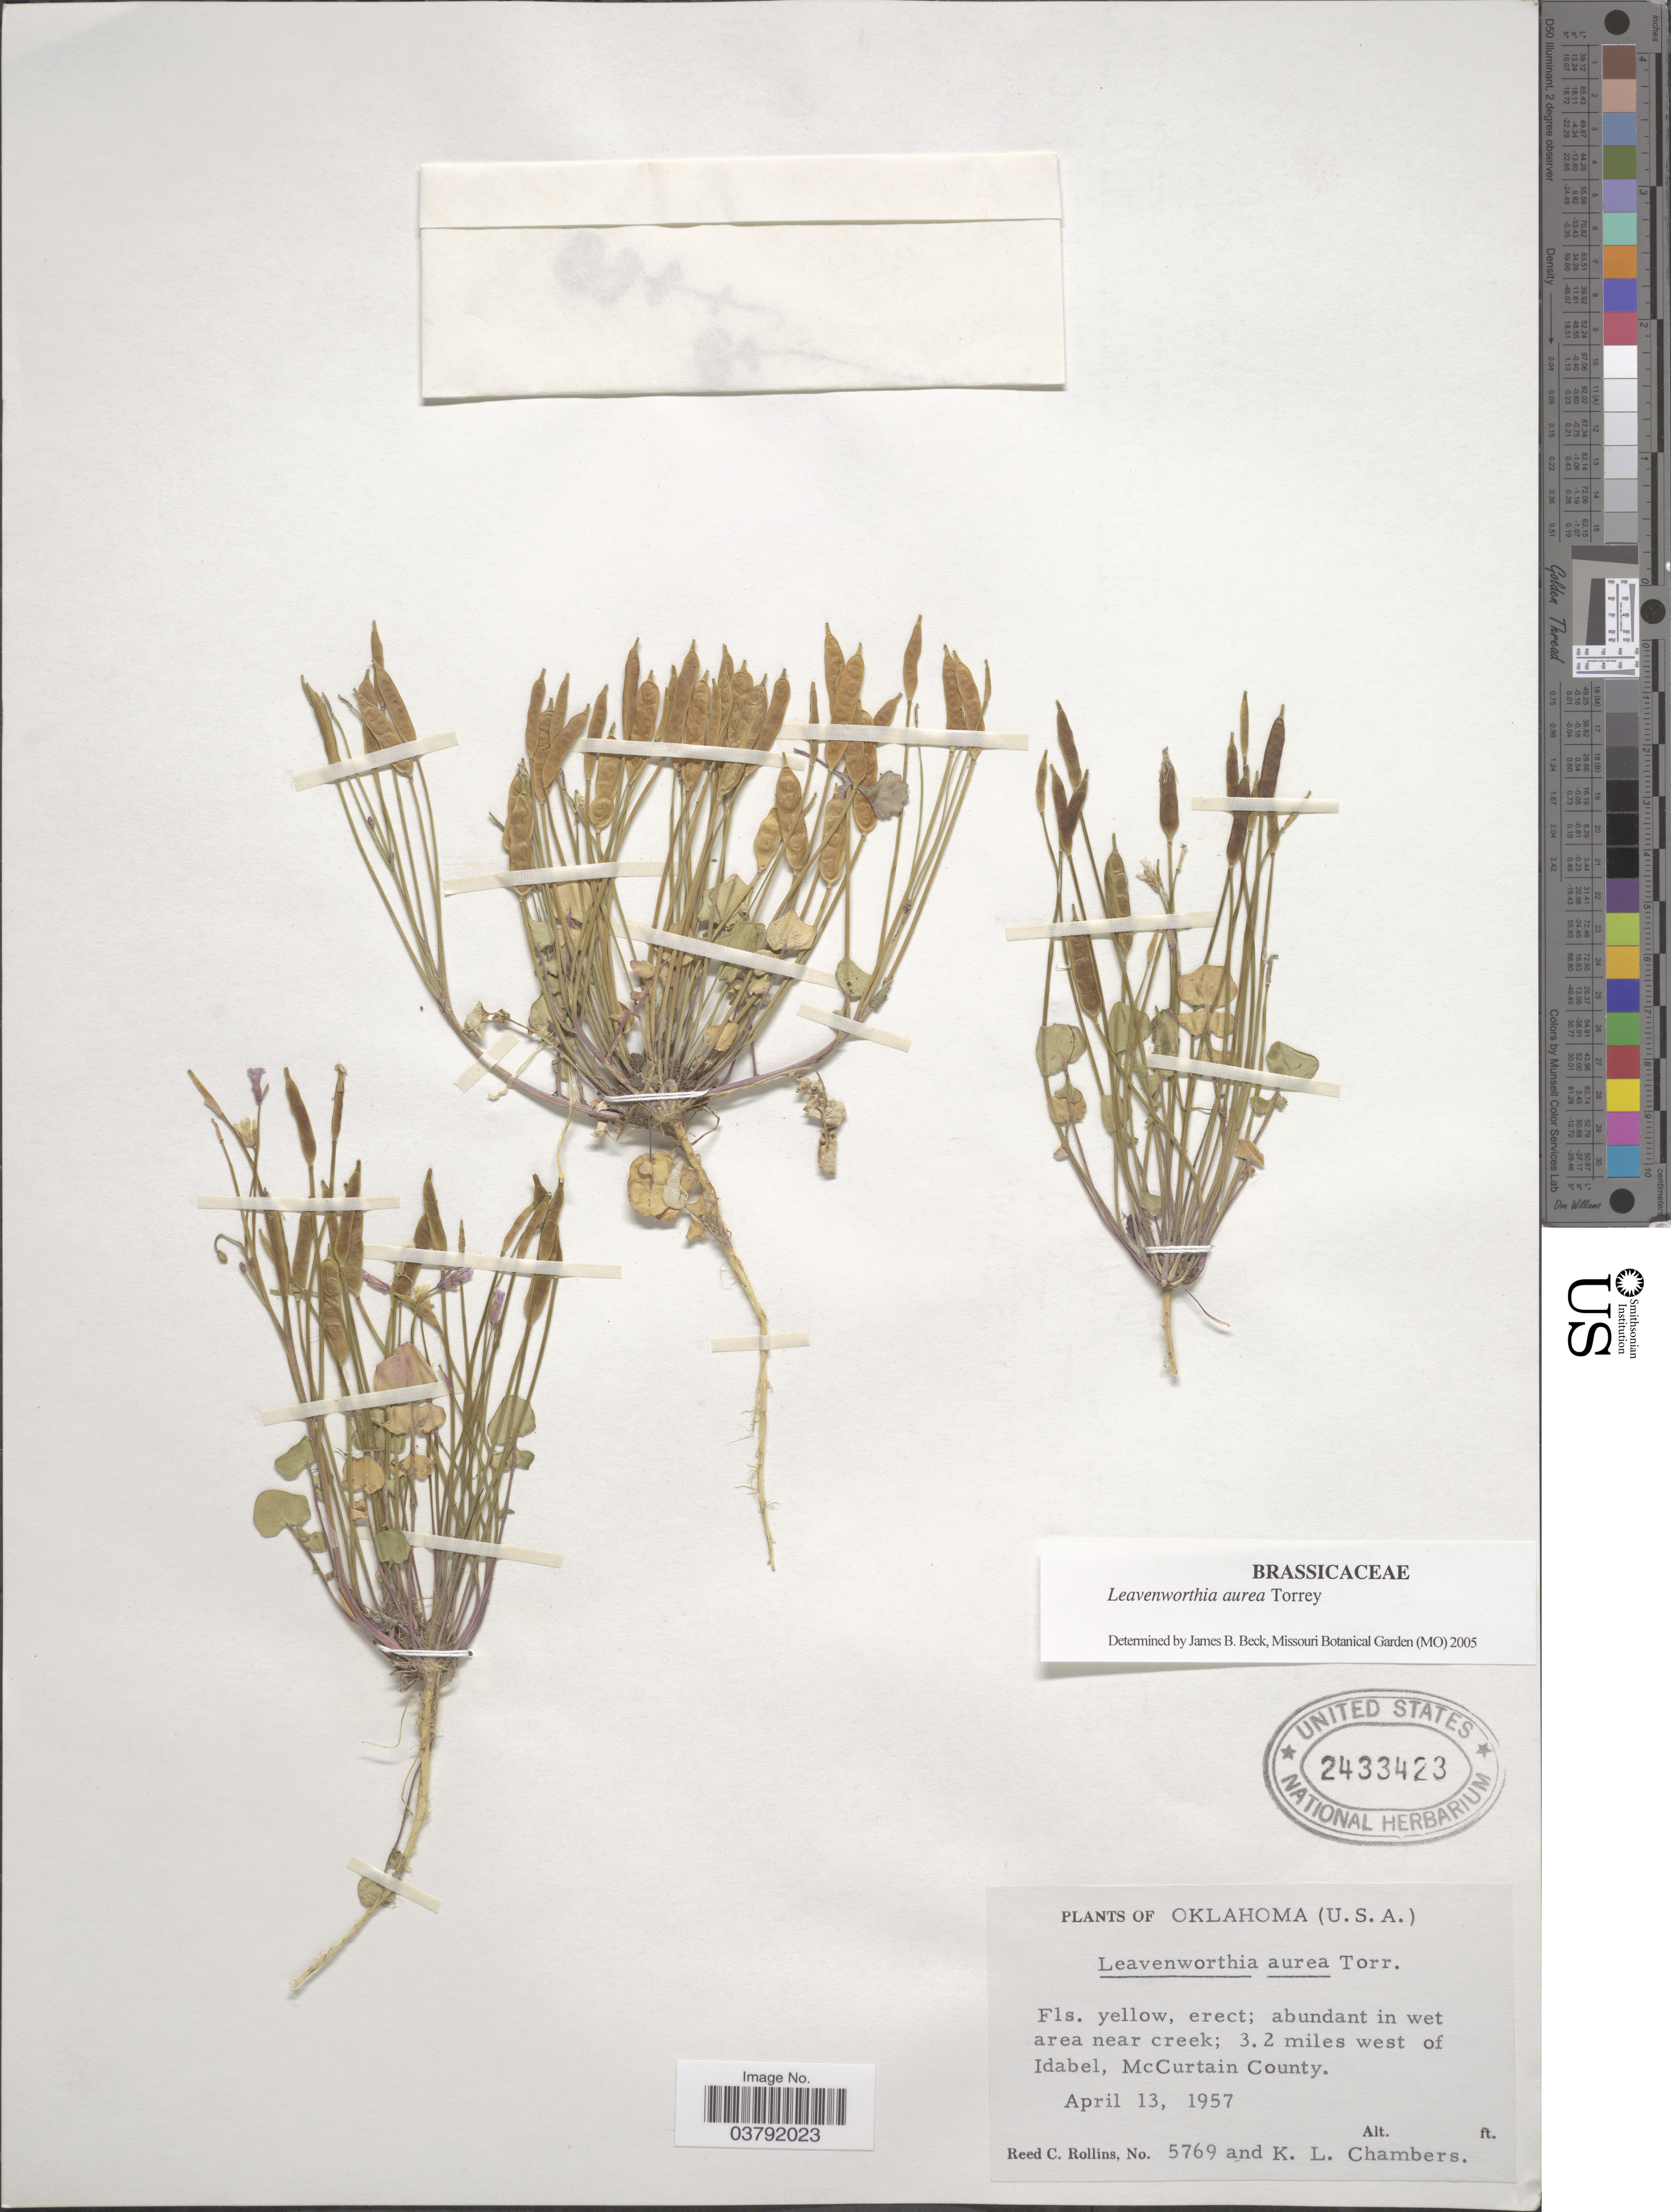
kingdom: Plantae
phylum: Tracheophyta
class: Magnoliopsida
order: Brassicales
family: Brassicaceae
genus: Leavenworthia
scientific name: Leavenworthia aurea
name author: Torr.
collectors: R. C. Rollins & K. Chambers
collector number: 5769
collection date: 1957-04-13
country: United States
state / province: Oklahoma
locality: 3.2 miles west of Idabel, McCurtain County.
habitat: abundant in wet area near creek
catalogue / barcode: US 2433423